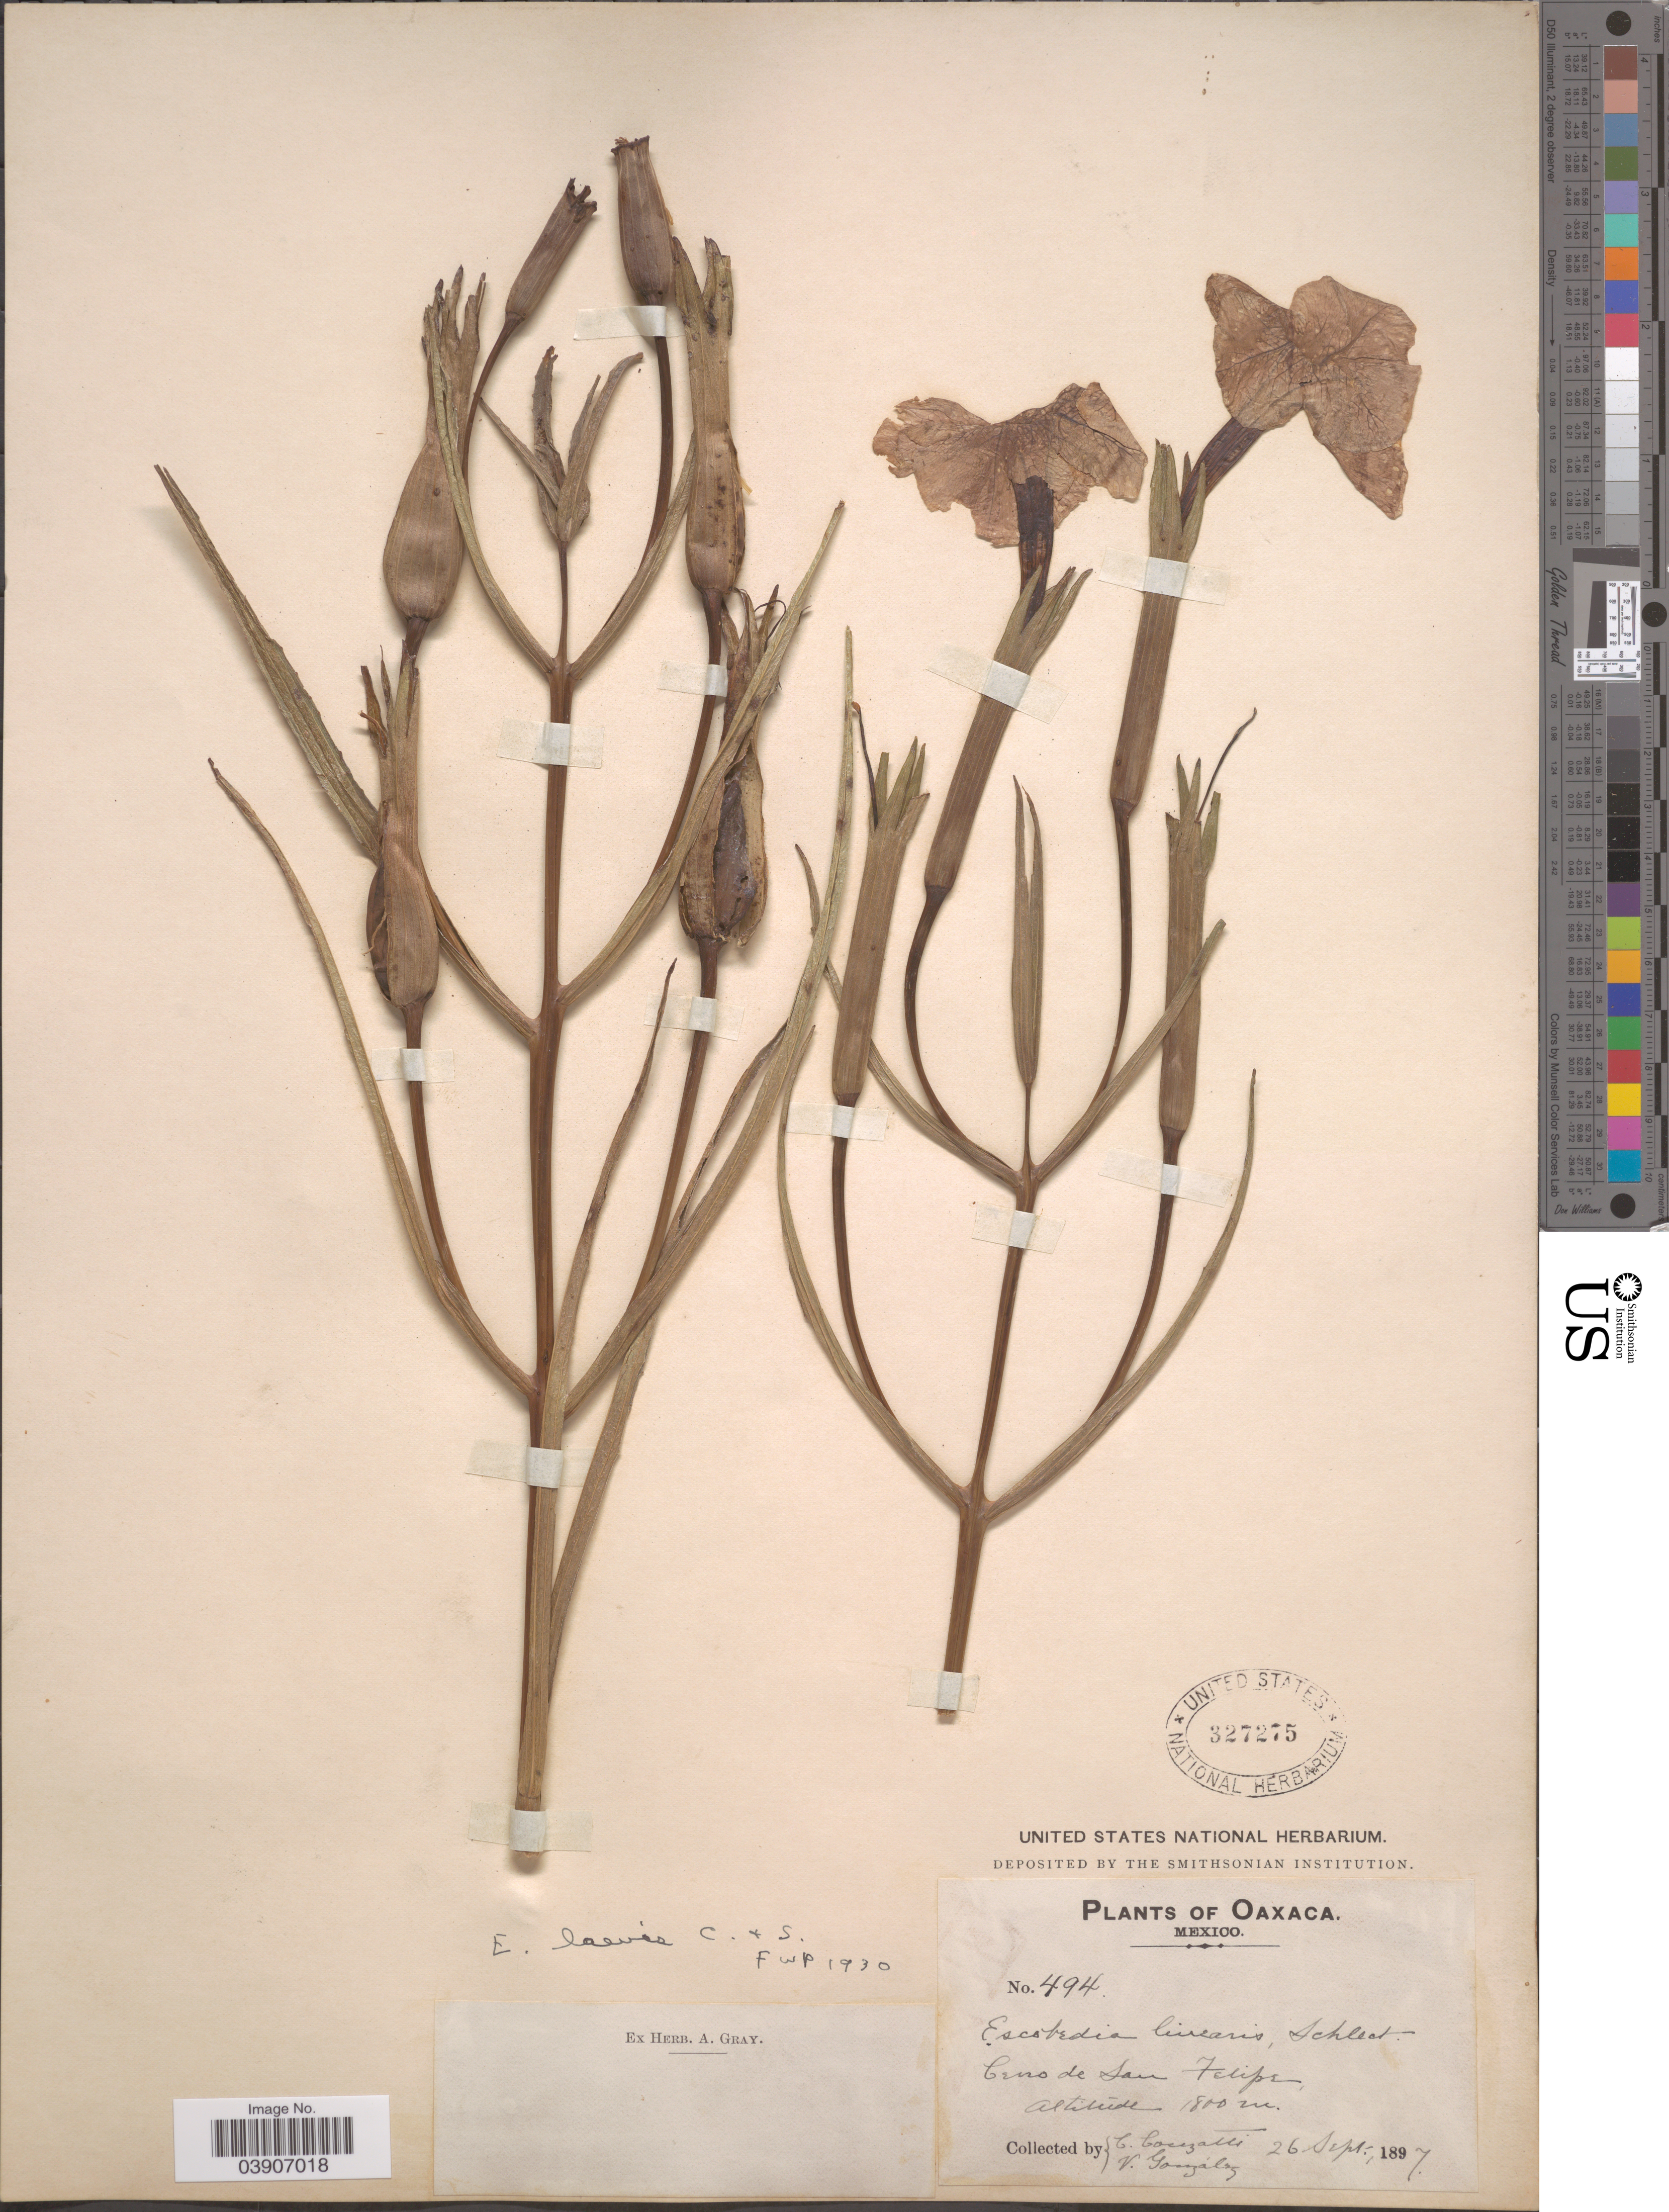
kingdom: Plantae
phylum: Tracheophyta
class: Magnoliopsida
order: Lamiales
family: Orobanchaceae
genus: Escobedia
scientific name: Escobedia laevis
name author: Schltdl. & Cham.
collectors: C. Conzatti & V. González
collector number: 494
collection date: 1897-09-26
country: Mexico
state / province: Oaxaca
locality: Cerro de San Felipe.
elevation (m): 1800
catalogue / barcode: US 327275